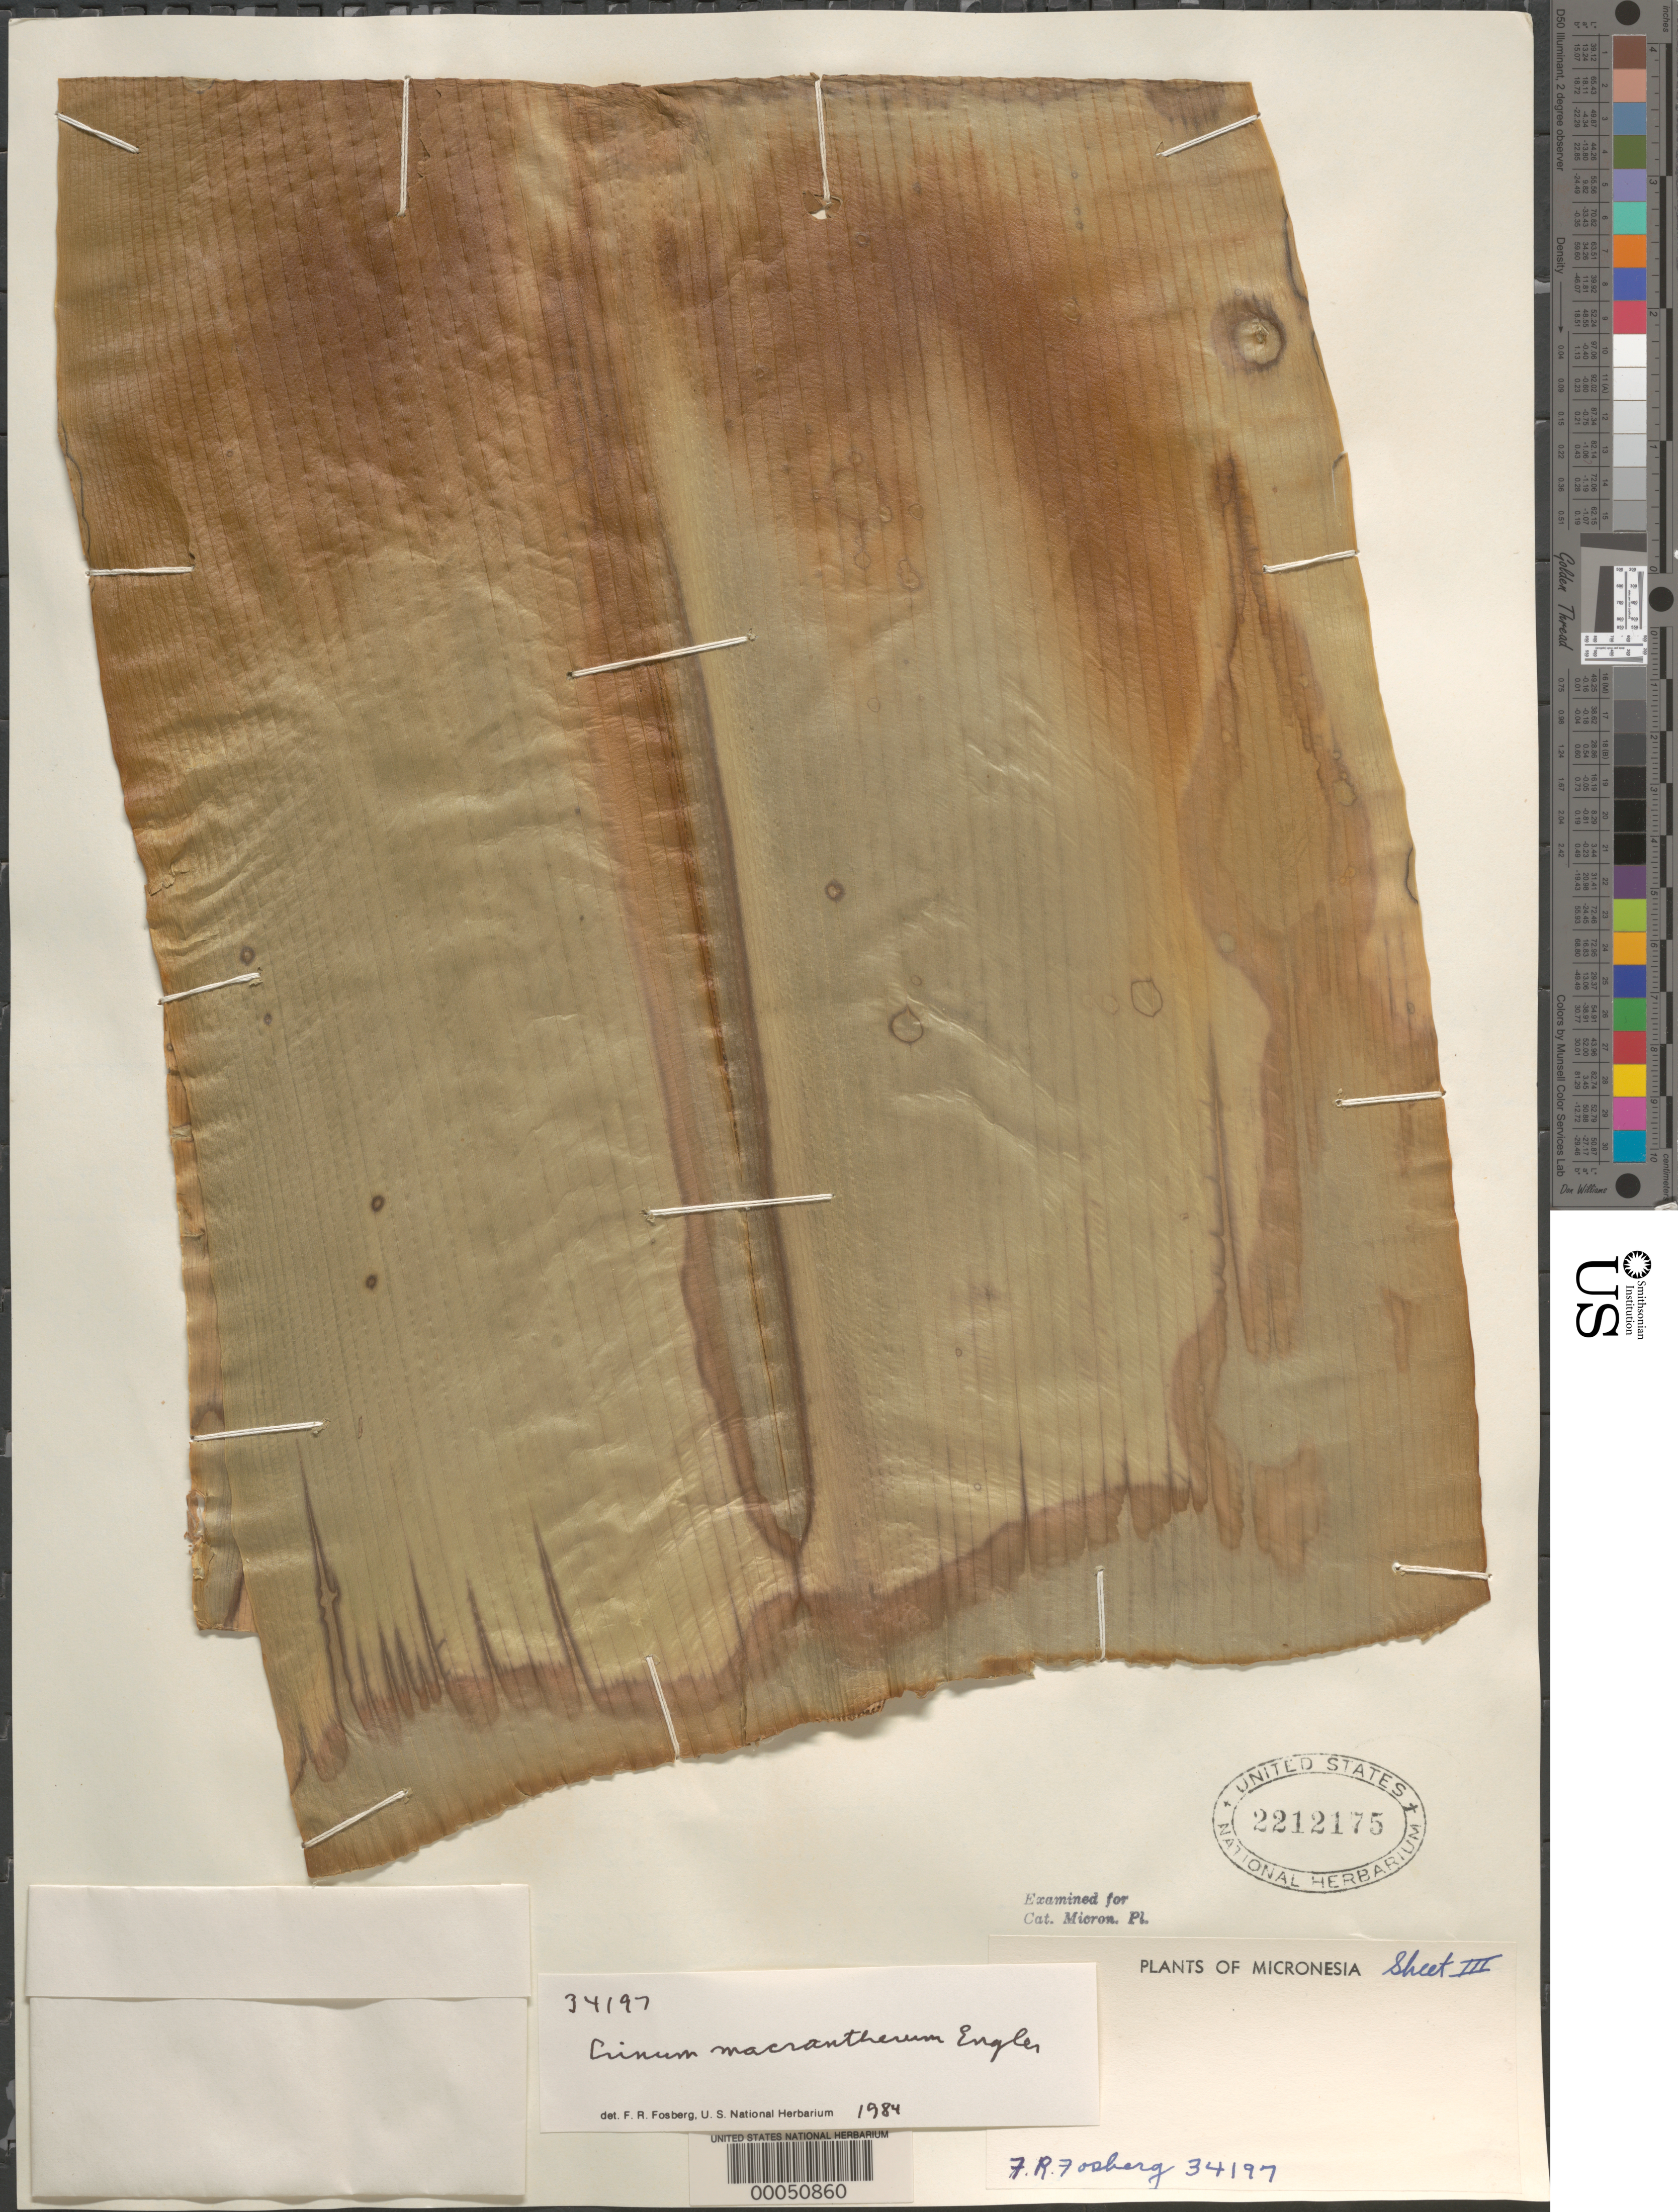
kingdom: Plantae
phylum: Tracheophyta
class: Liliopsida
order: Asparagales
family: Amaryllidaceae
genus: Crinum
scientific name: Crinum macrantherum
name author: Engl.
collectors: F. R. Fosberg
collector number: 34197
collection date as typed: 07 Feb 1952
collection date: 1952-02-07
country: Marshall Islands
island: Ujelang Atoll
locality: Ujelang Islet, east end, near beach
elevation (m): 1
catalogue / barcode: US 2212175